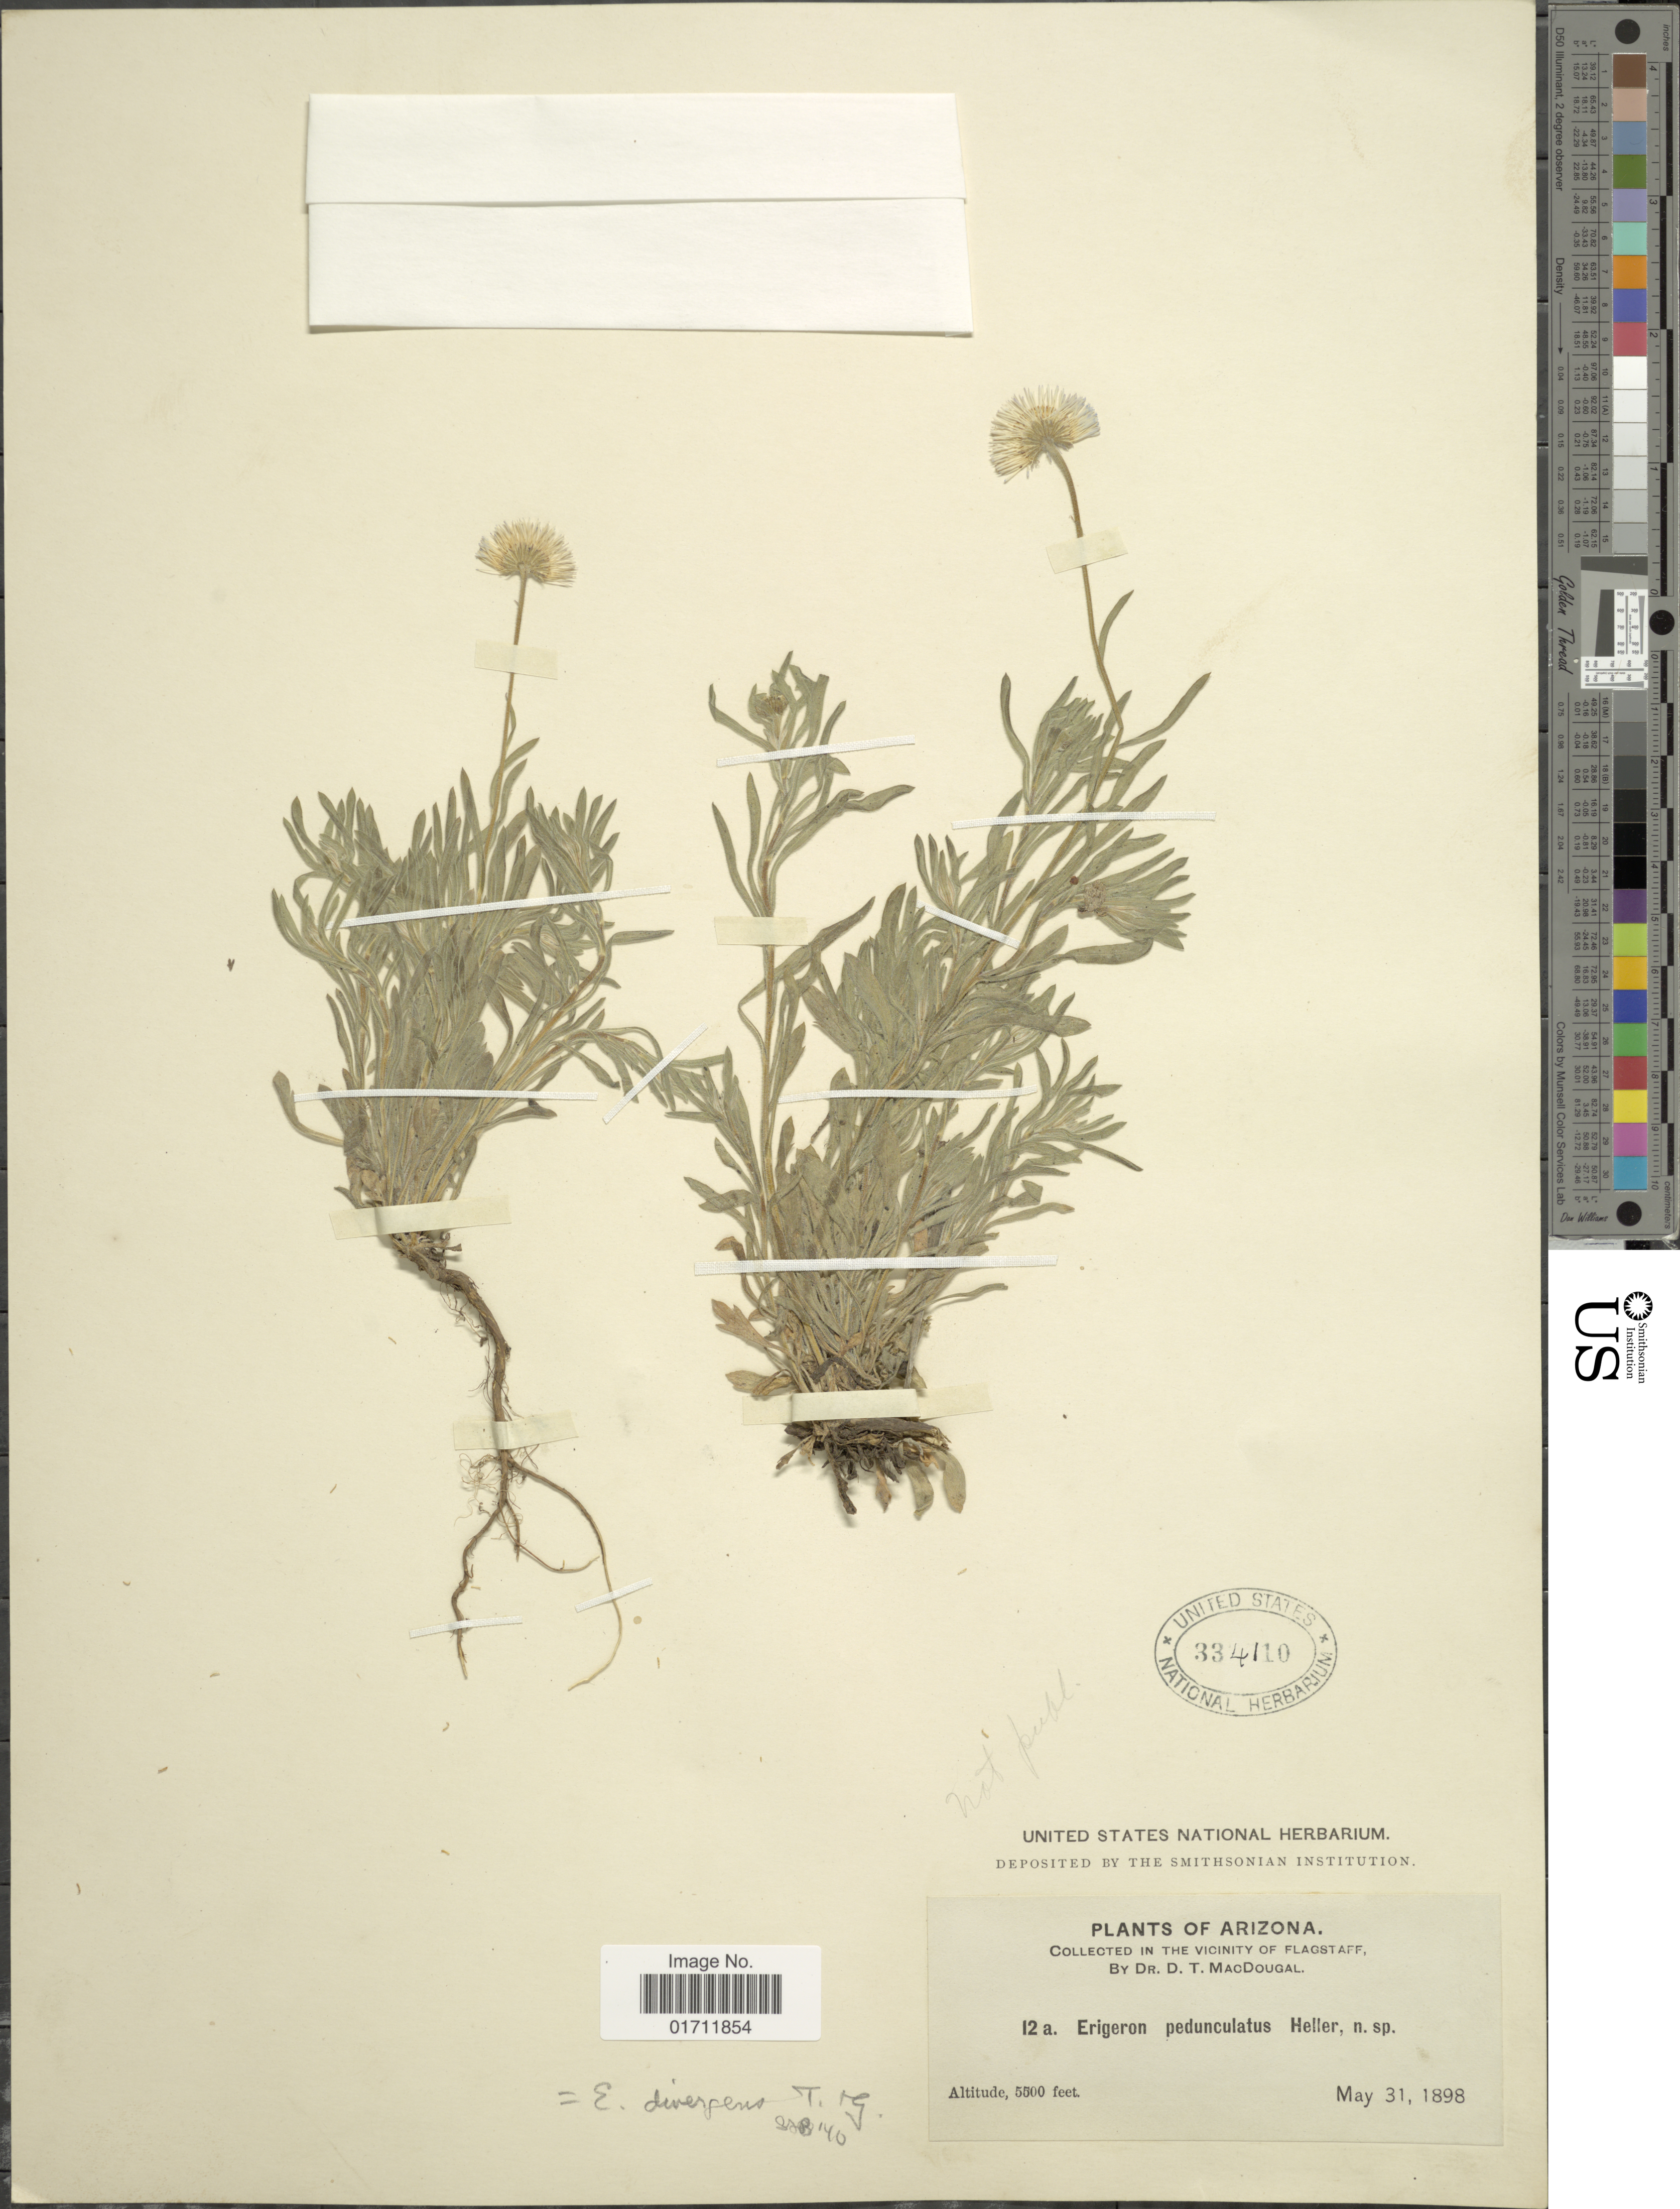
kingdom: Plantae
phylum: Tracheophyta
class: Magnoliopsida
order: Asterales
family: Asteraceae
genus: Erigeron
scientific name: Erigeron divergens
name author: Torr. & A. Gray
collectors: D. T. MacDougal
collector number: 12a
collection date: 1898-05-31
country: United States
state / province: Arizona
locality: In the Vicinity of Flagstaff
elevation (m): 1676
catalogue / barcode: US 334110